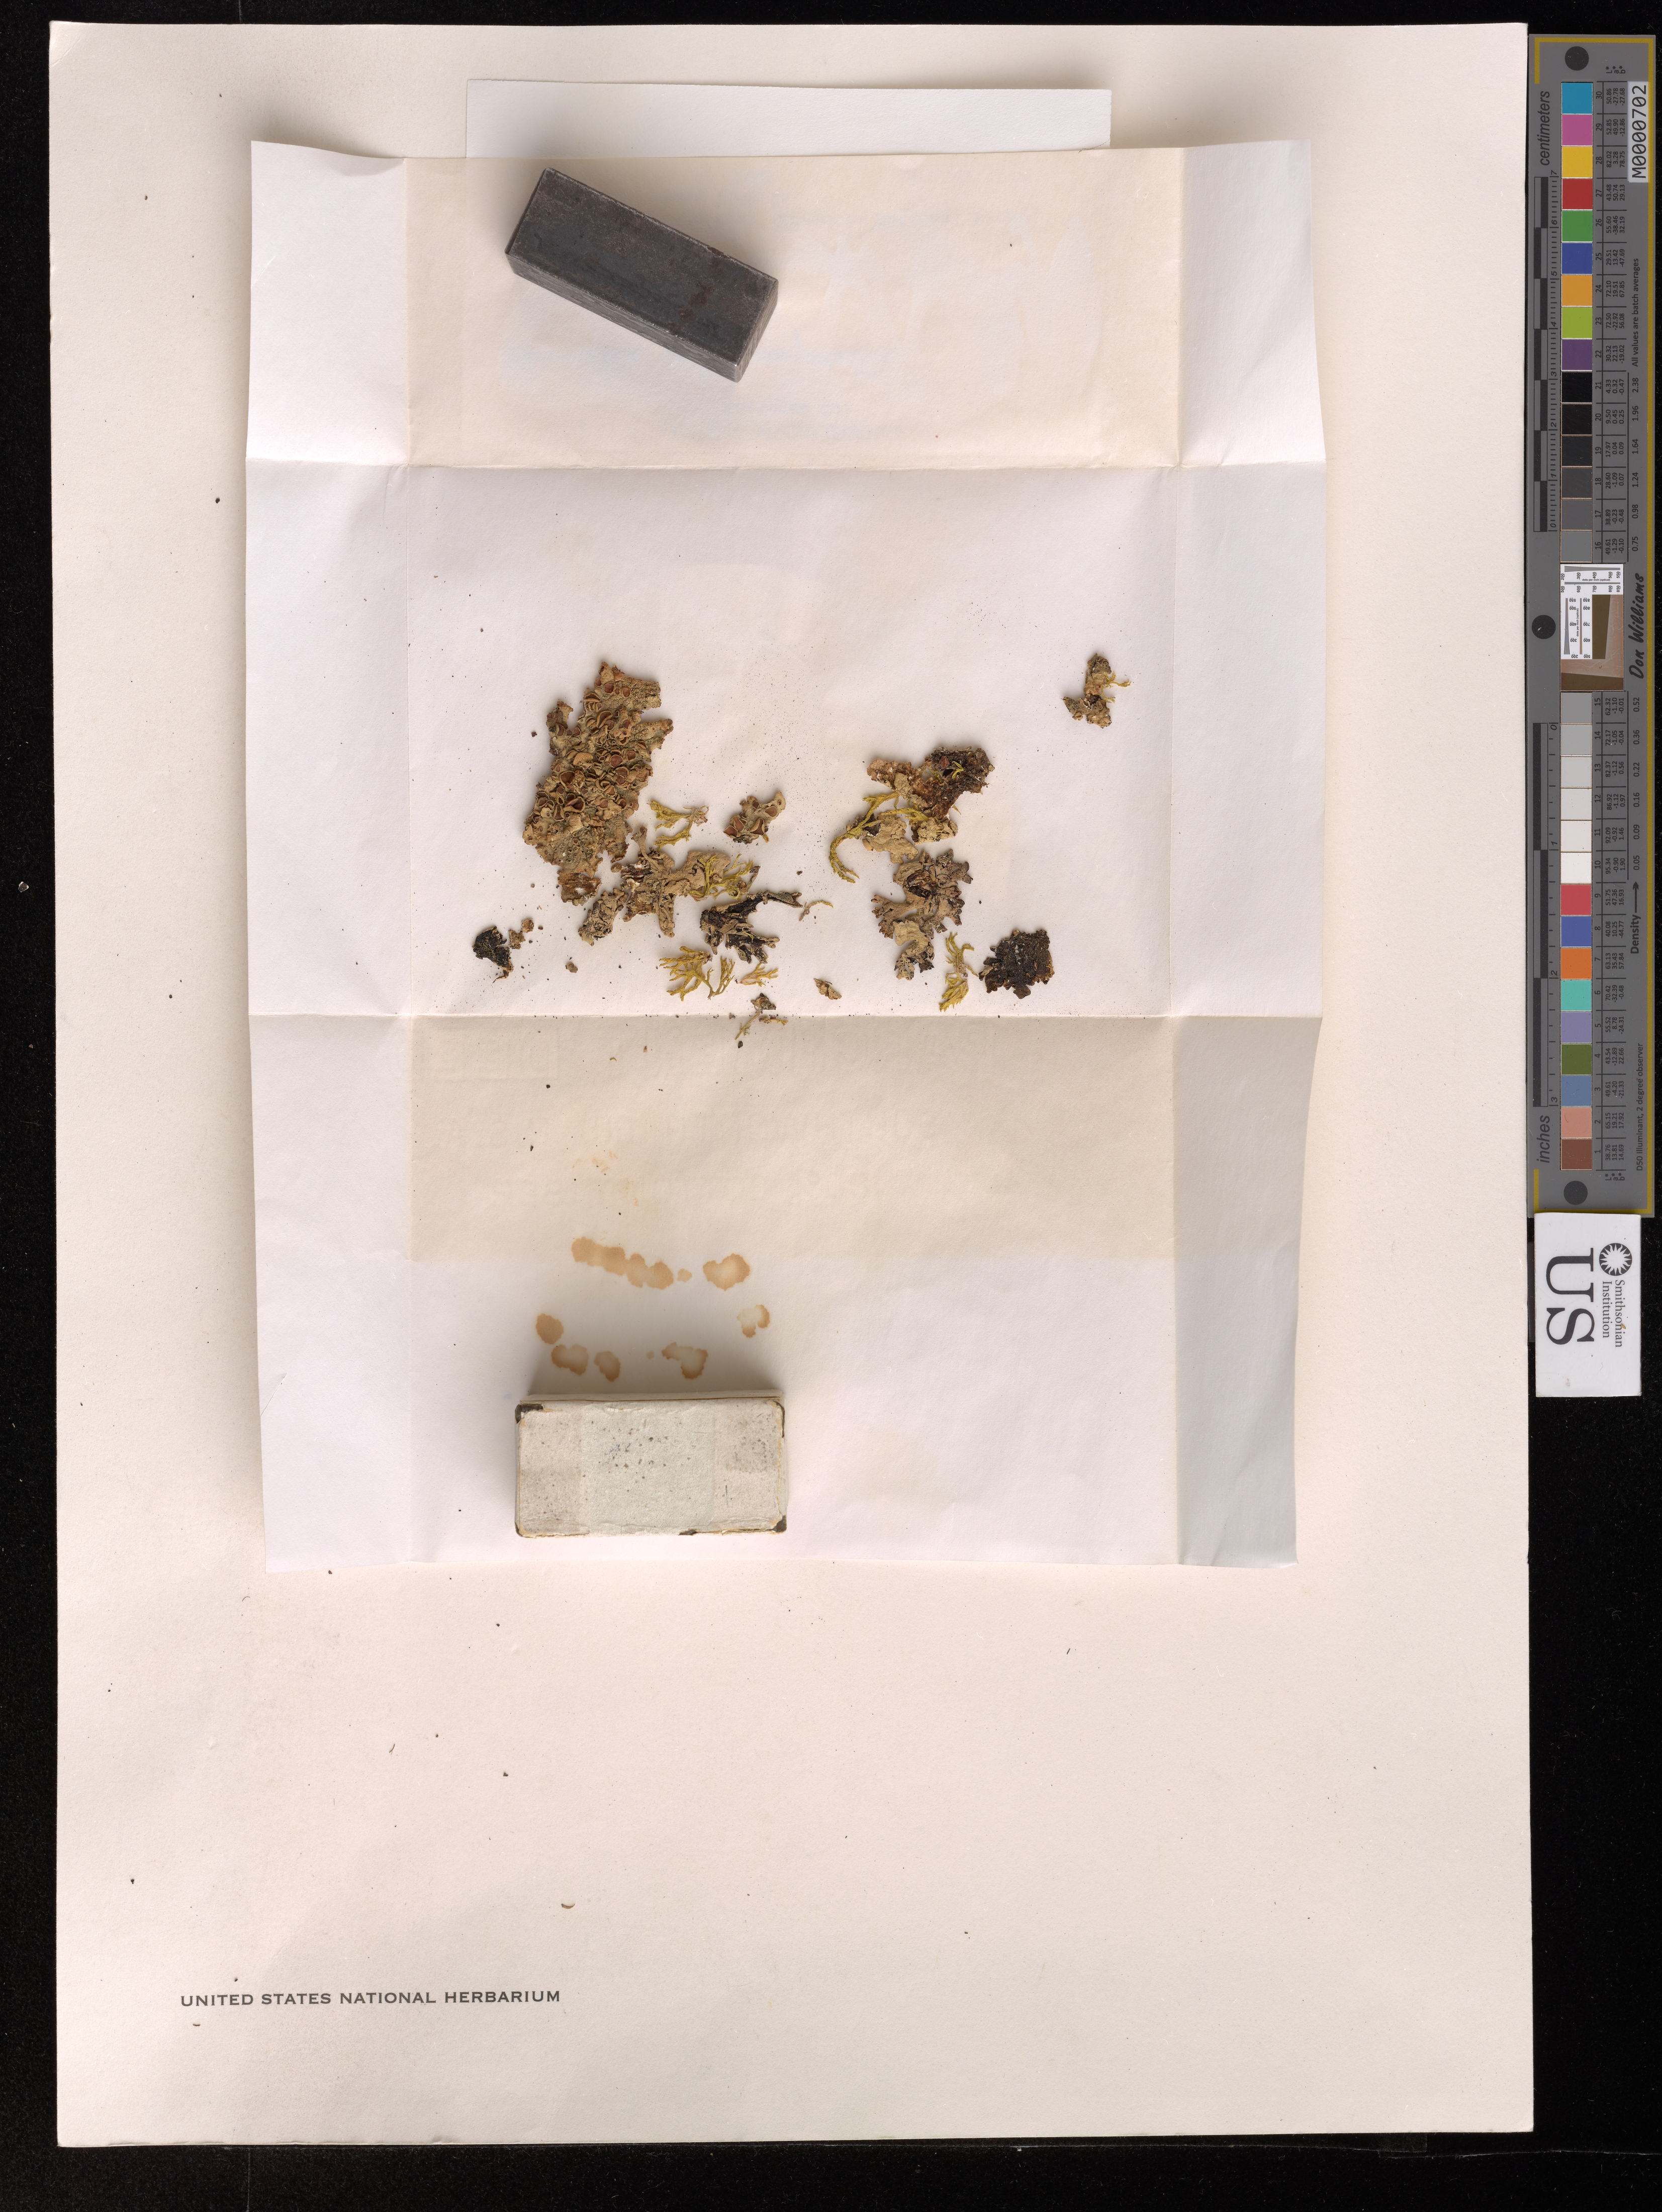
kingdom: Fungi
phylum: Ascomycota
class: Lecanoromycetes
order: Lecanorales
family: Parmeliaceae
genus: Parmelia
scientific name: Parmelia sphaerosporella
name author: (Müll. Arg.) Goward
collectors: M. Hale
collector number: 53058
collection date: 1978-06-16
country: United States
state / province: California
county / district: Mariposa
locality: Mariposa Co. Yosemite Institute area, Yosemite National Park.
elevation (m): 2286